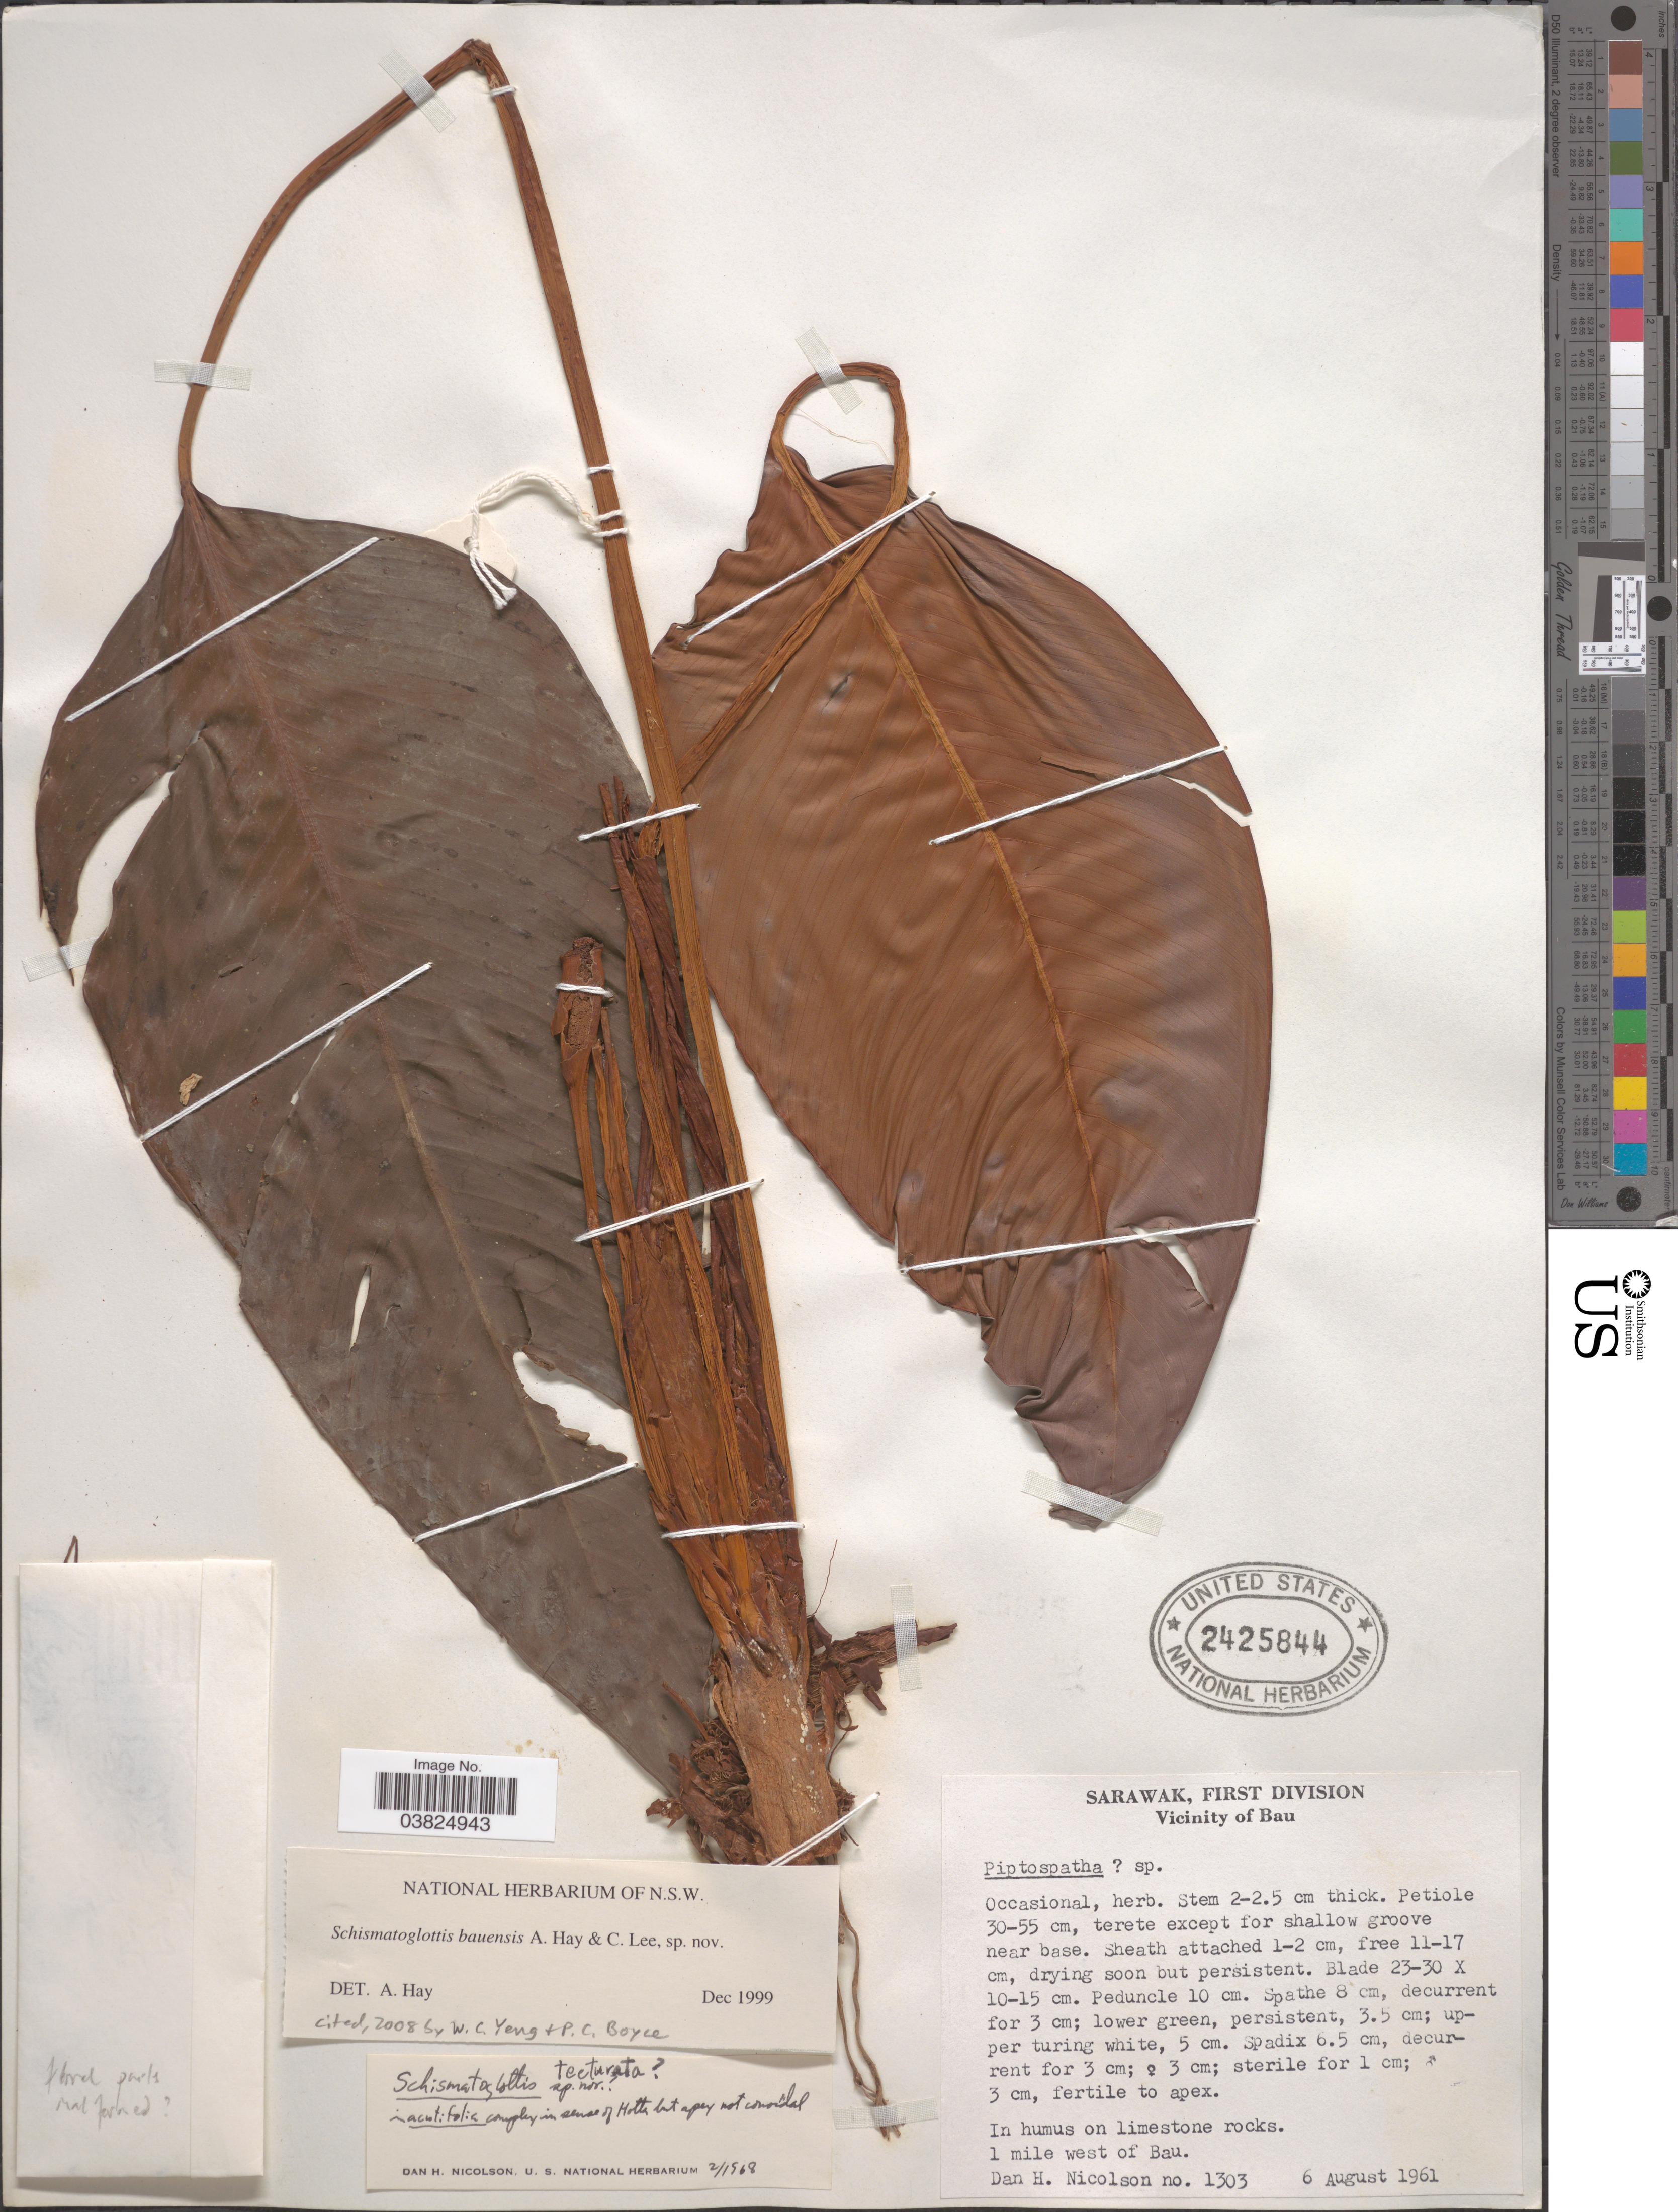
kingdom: Plantae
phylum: Tracheophyta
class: Liliopsida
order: Alismatales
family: Araceae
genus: Schismatoglottis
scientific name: Schismatoglottis bauensis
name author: A. Hay & C. Lee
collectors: D. H. Nicolson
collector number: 1303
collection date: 1961-08-06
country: Malaysia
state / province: Sarawak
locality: First Division. Vicinity of Bau. In humus on limestone rocks. 1 mile west of Bau.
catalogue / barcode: US 2425844